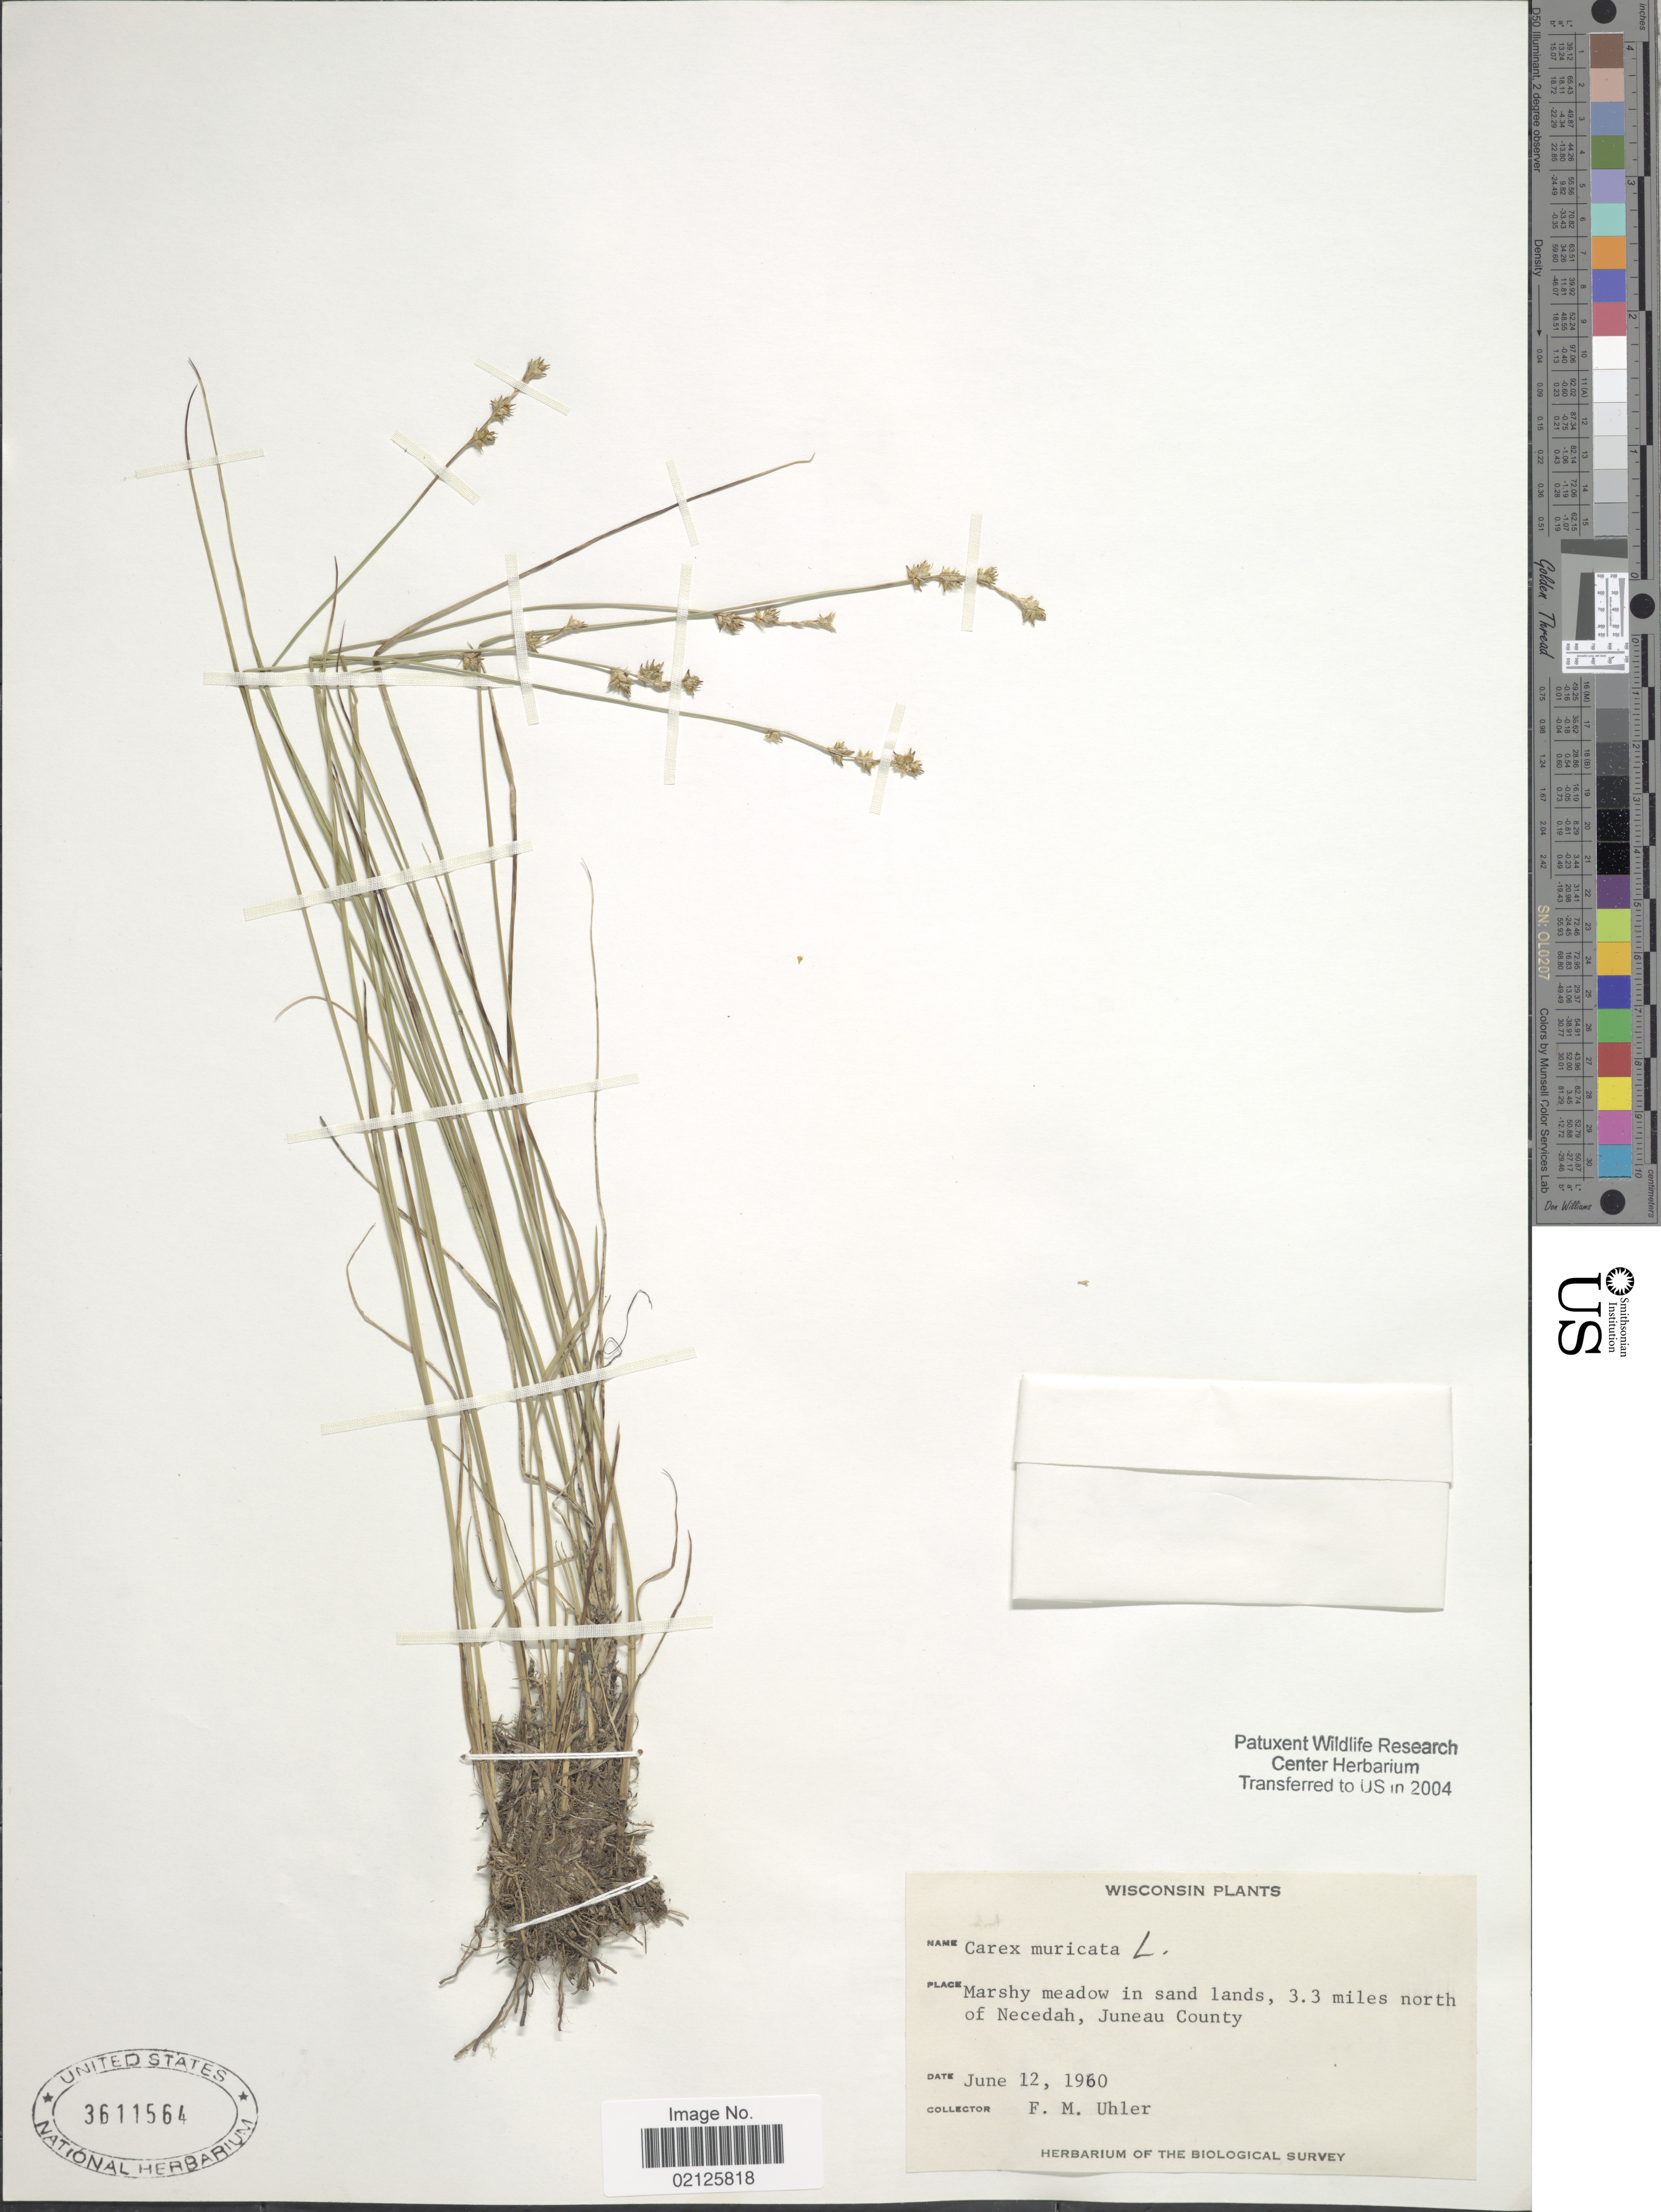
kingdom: Plantae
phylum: Tracheophyta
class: Liliopsida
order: Poales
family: Cyperaceae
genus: Carex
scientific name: Carex muricata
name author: L.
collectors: F. M. Uhler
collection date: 1960-06-12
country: United States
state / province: Wisconsin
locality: Marshy meadow in sand lands, 3.3 miles north of Necedah, Juneau County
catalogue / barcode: US 3611564